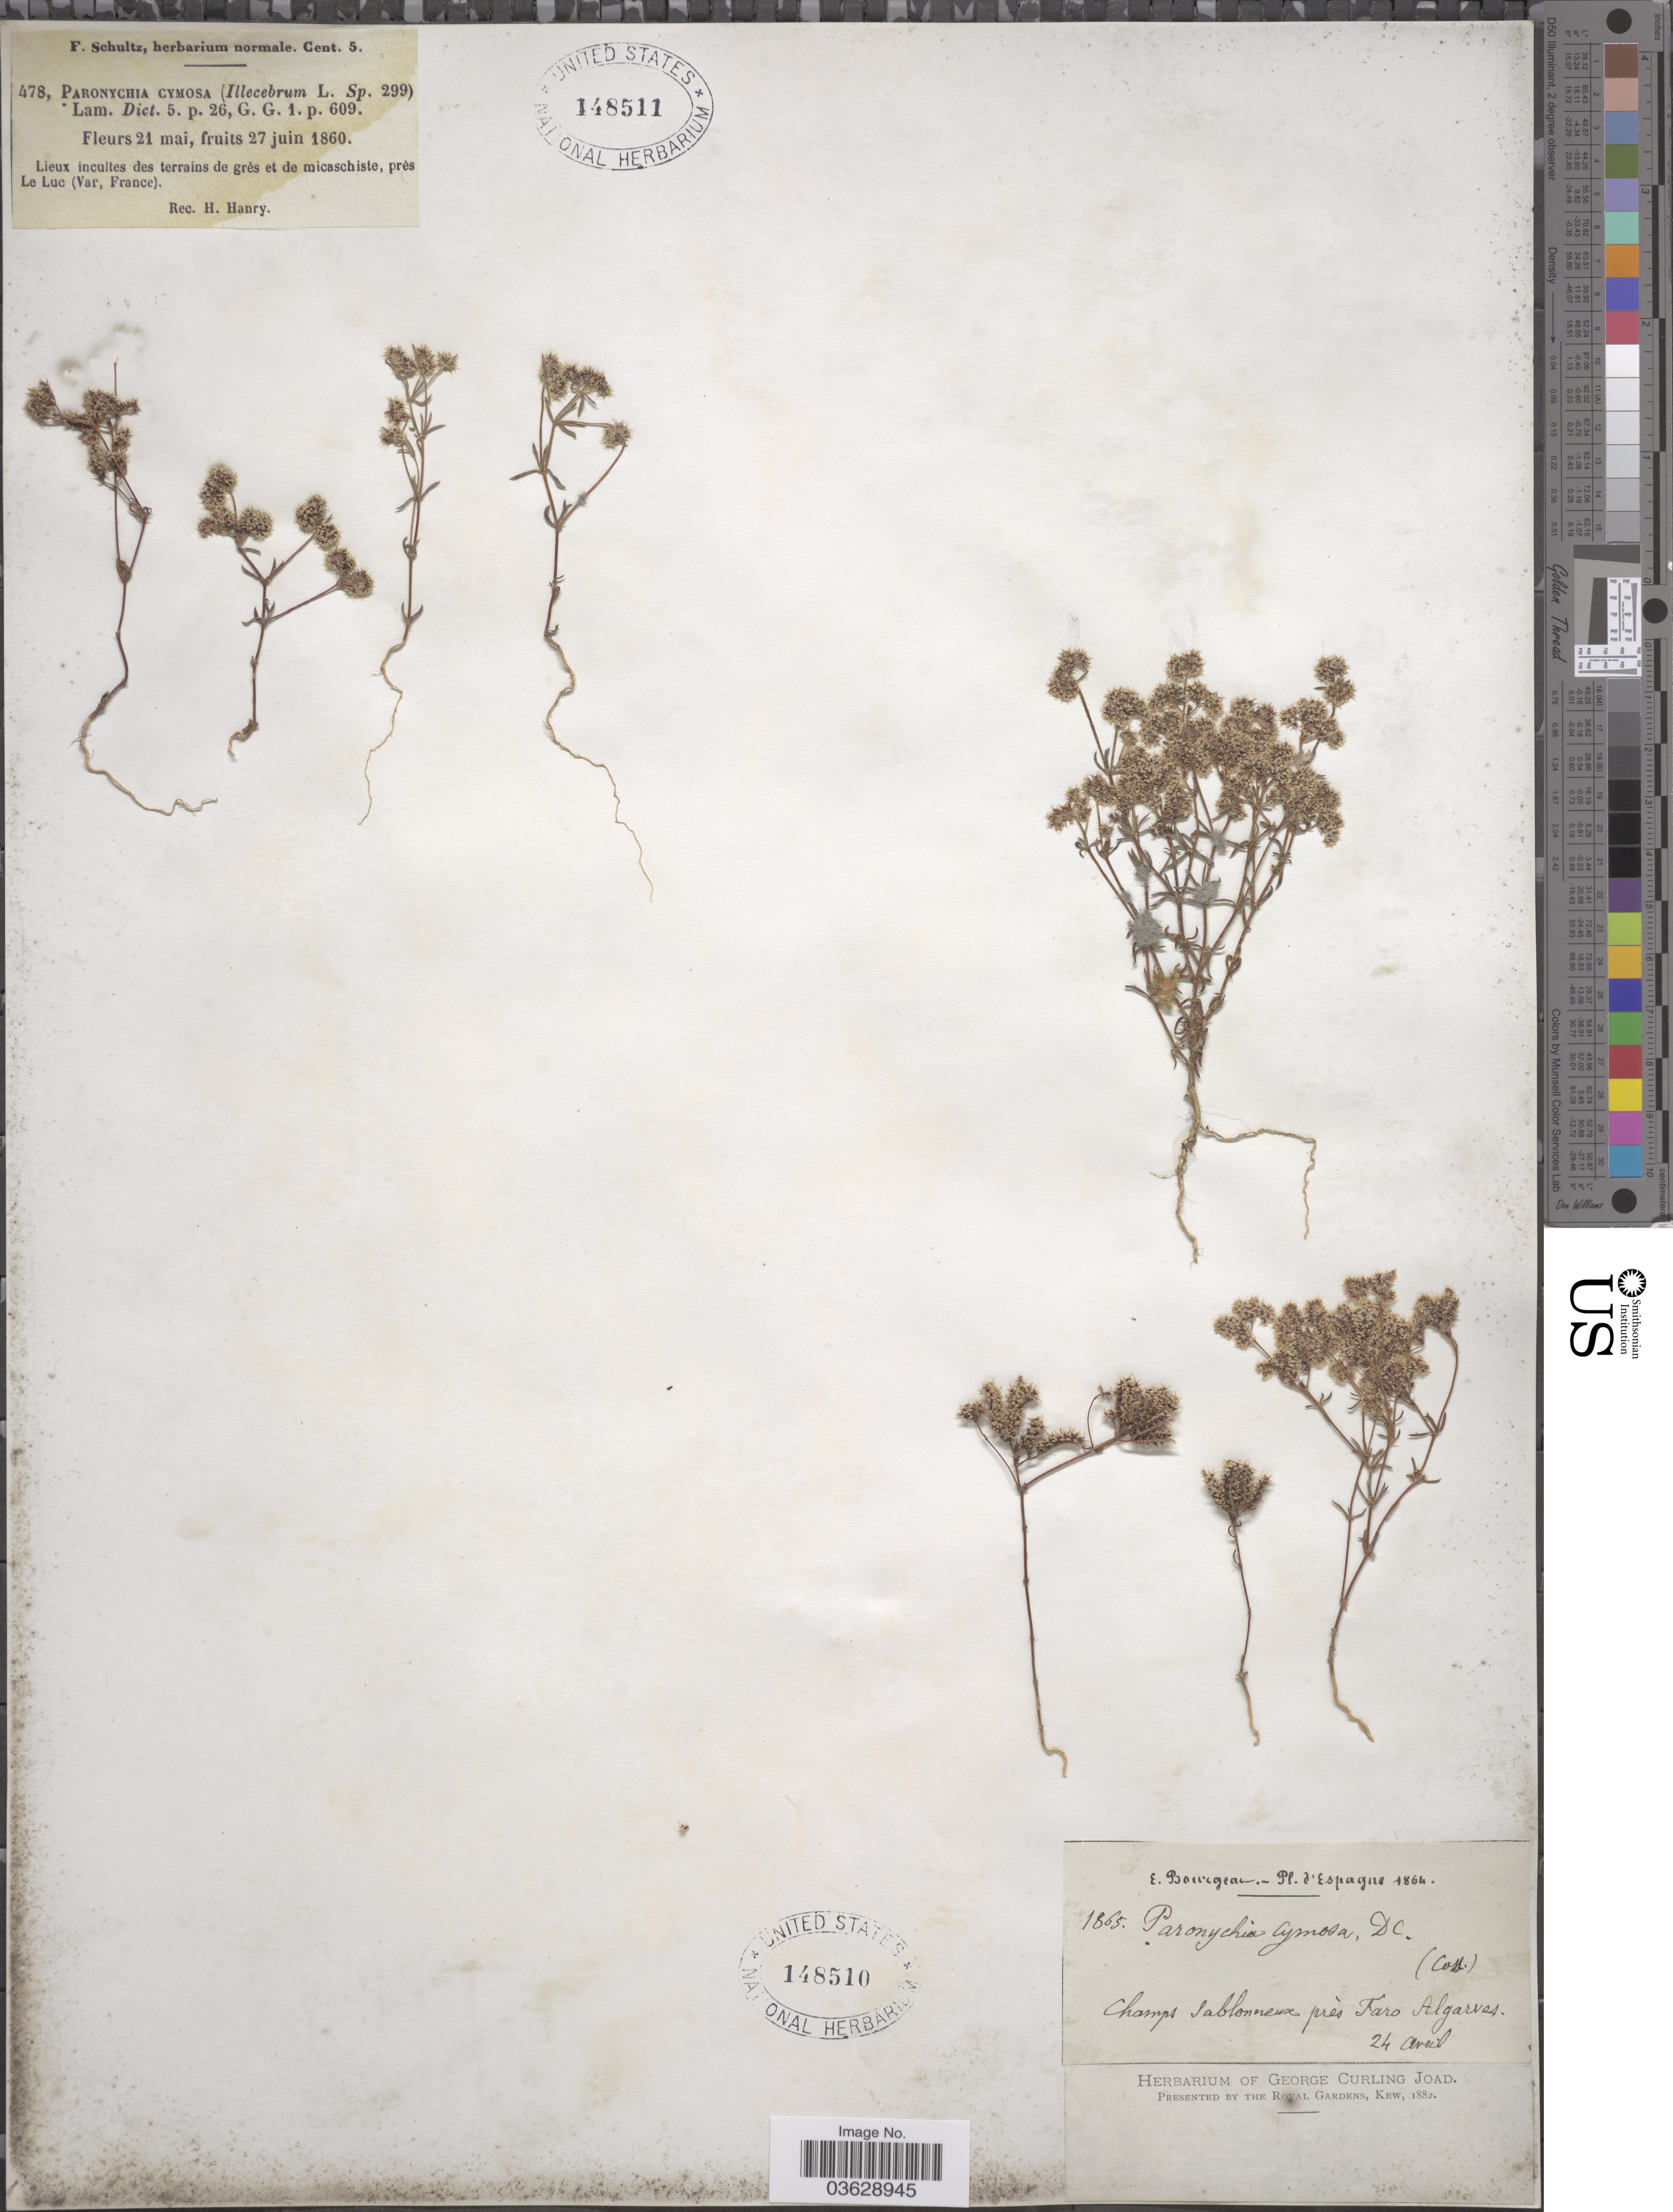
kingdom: Plantae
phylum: Tracheophyta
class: Magnoliopsida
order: Caryophyllales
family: Caryophyllaceae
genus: Chaetonychia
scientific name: Chaetonychia cymosa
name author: (L.) Sweet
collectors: H. Hanry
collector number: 478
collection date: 1860-05-21/1860-06-27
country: France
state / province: Provence-Alpes-Côte d'Azur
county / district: Var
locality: Lieux incultes des terrains de grès et de micaschiste, près Le Luc (Var).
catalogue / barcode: US 148511